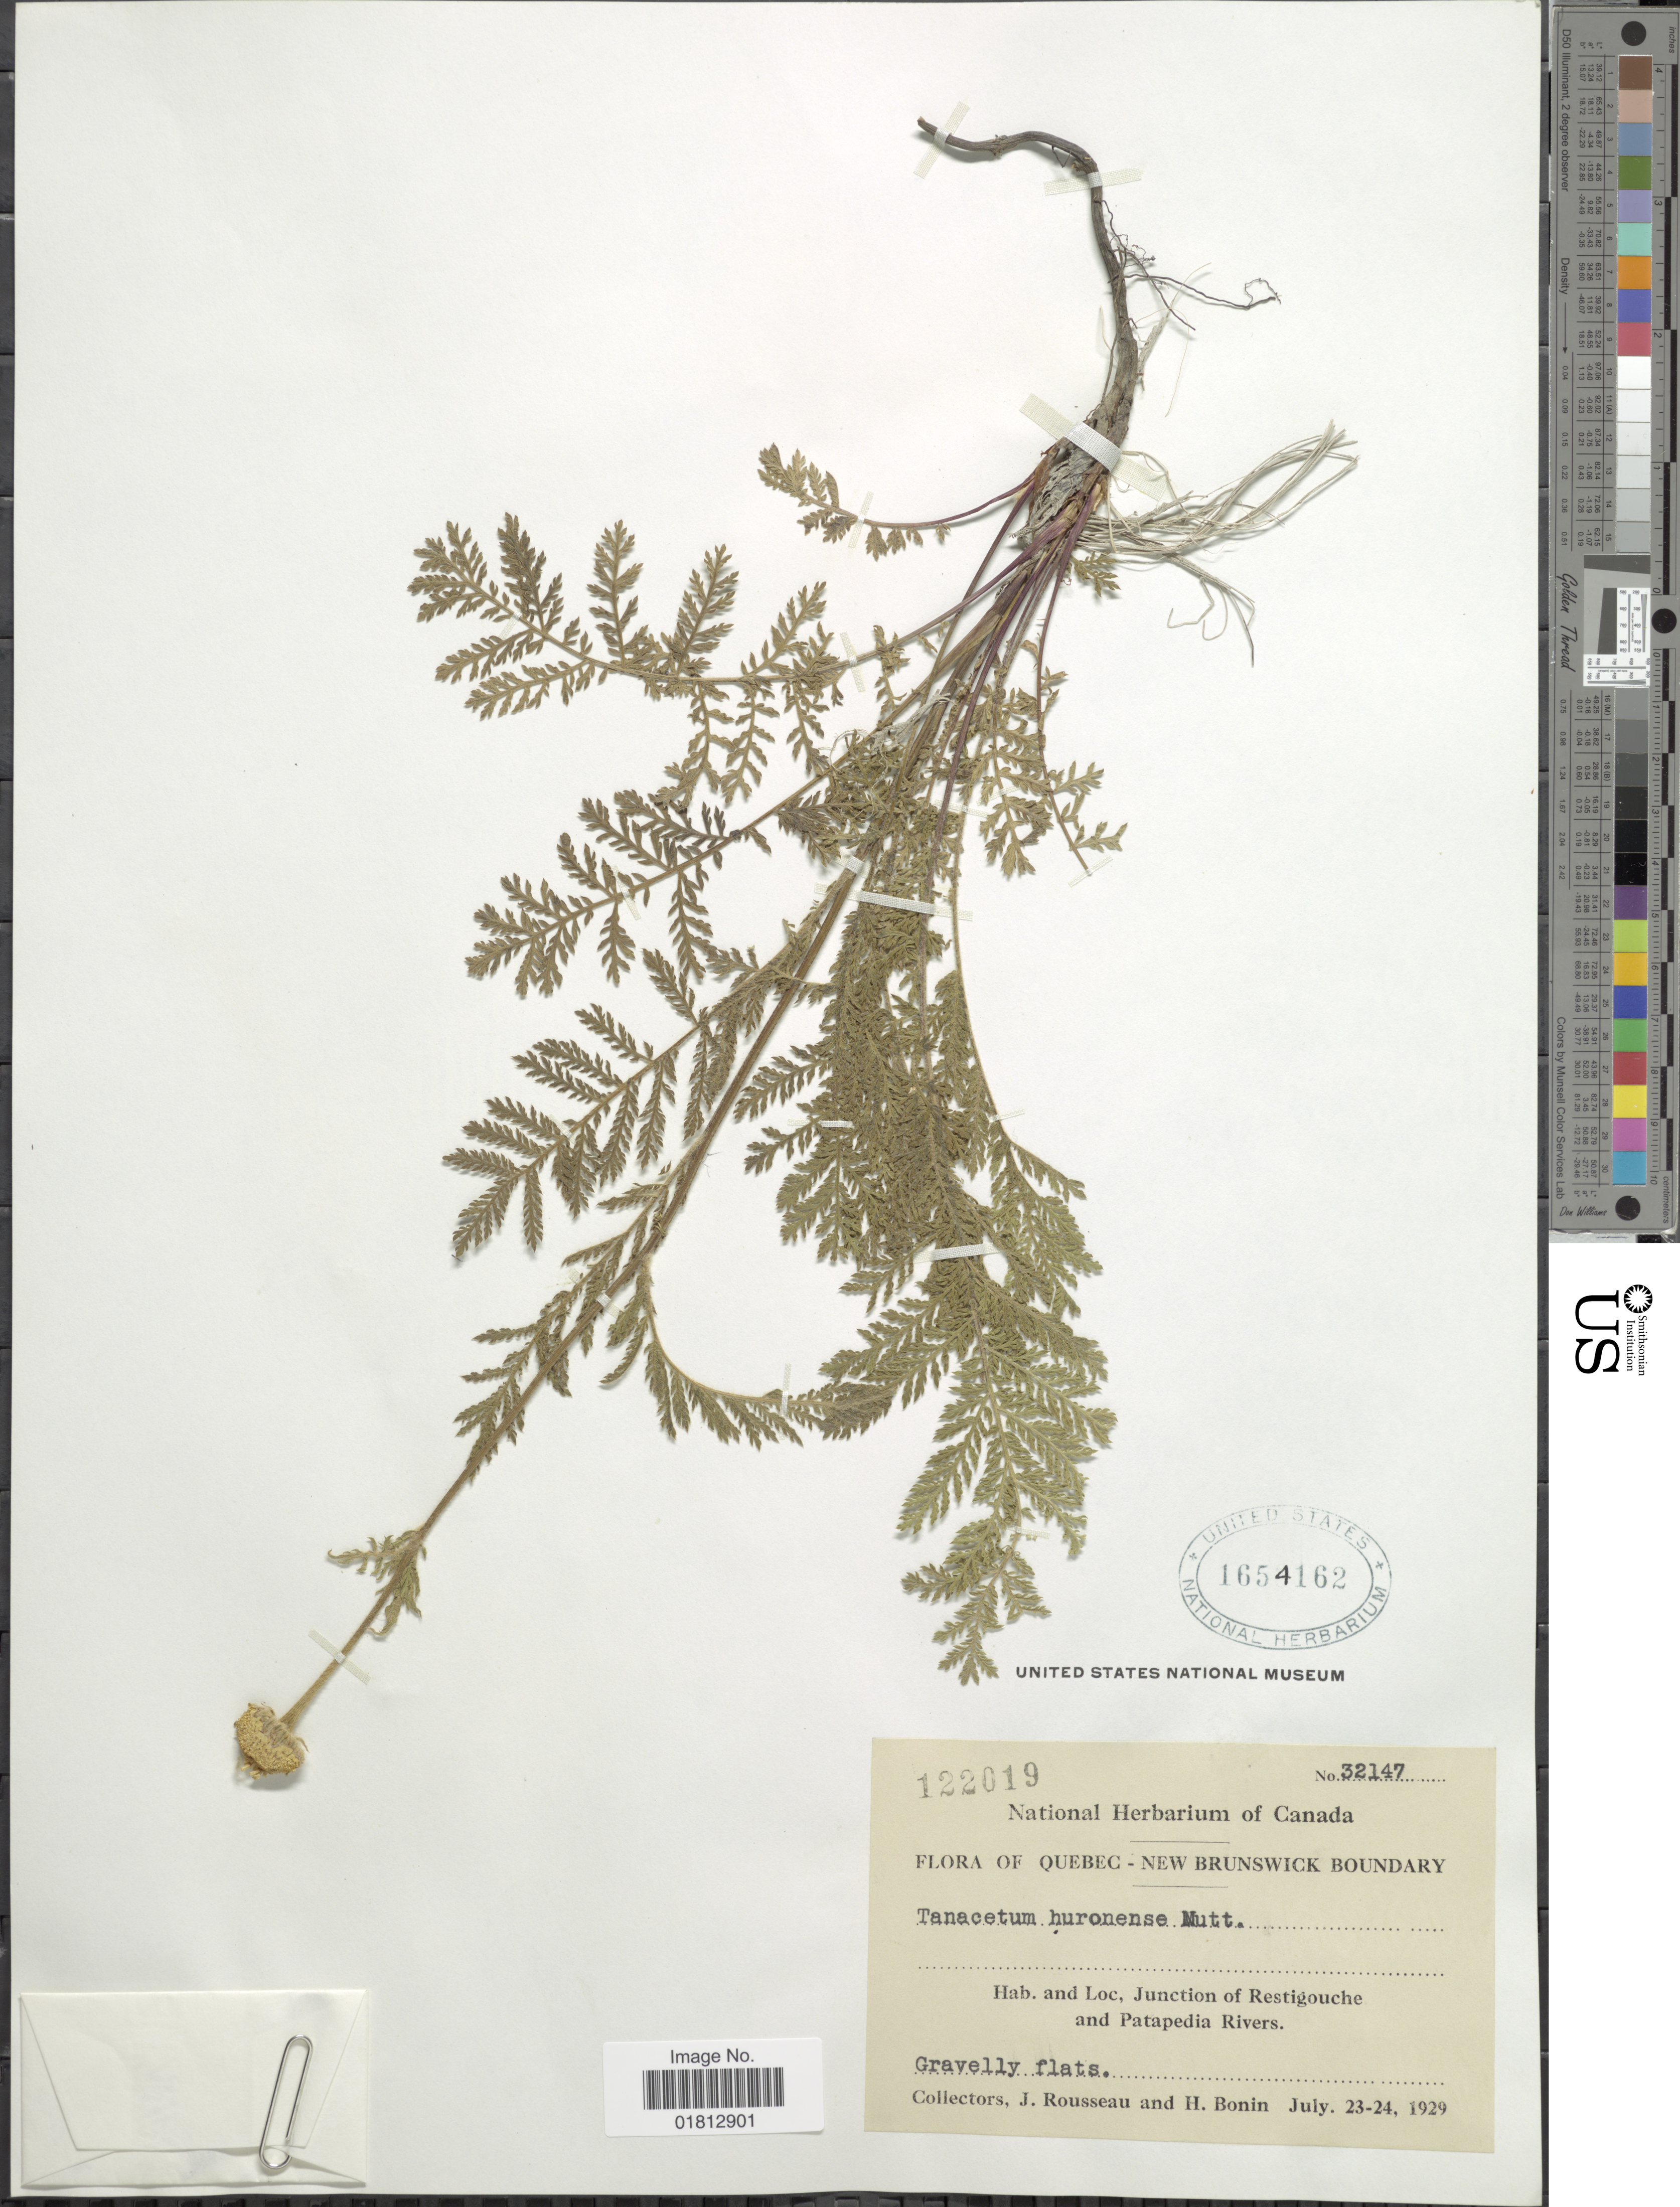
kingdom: Plantae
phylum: Tracheophyta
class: Magnoliopsida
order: Asterales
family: Asteraceae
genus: Tanacetum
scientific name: Tanacetum huronense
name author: Nutt.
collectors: J. Rousseau & H. Bonin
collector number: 32147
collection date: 1929-07-23/1929-07-24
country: Canada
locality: Quebec-New Brunswick Boundary, Junction of Restigouche and Patapedia Rivers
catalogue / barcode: US 1465162